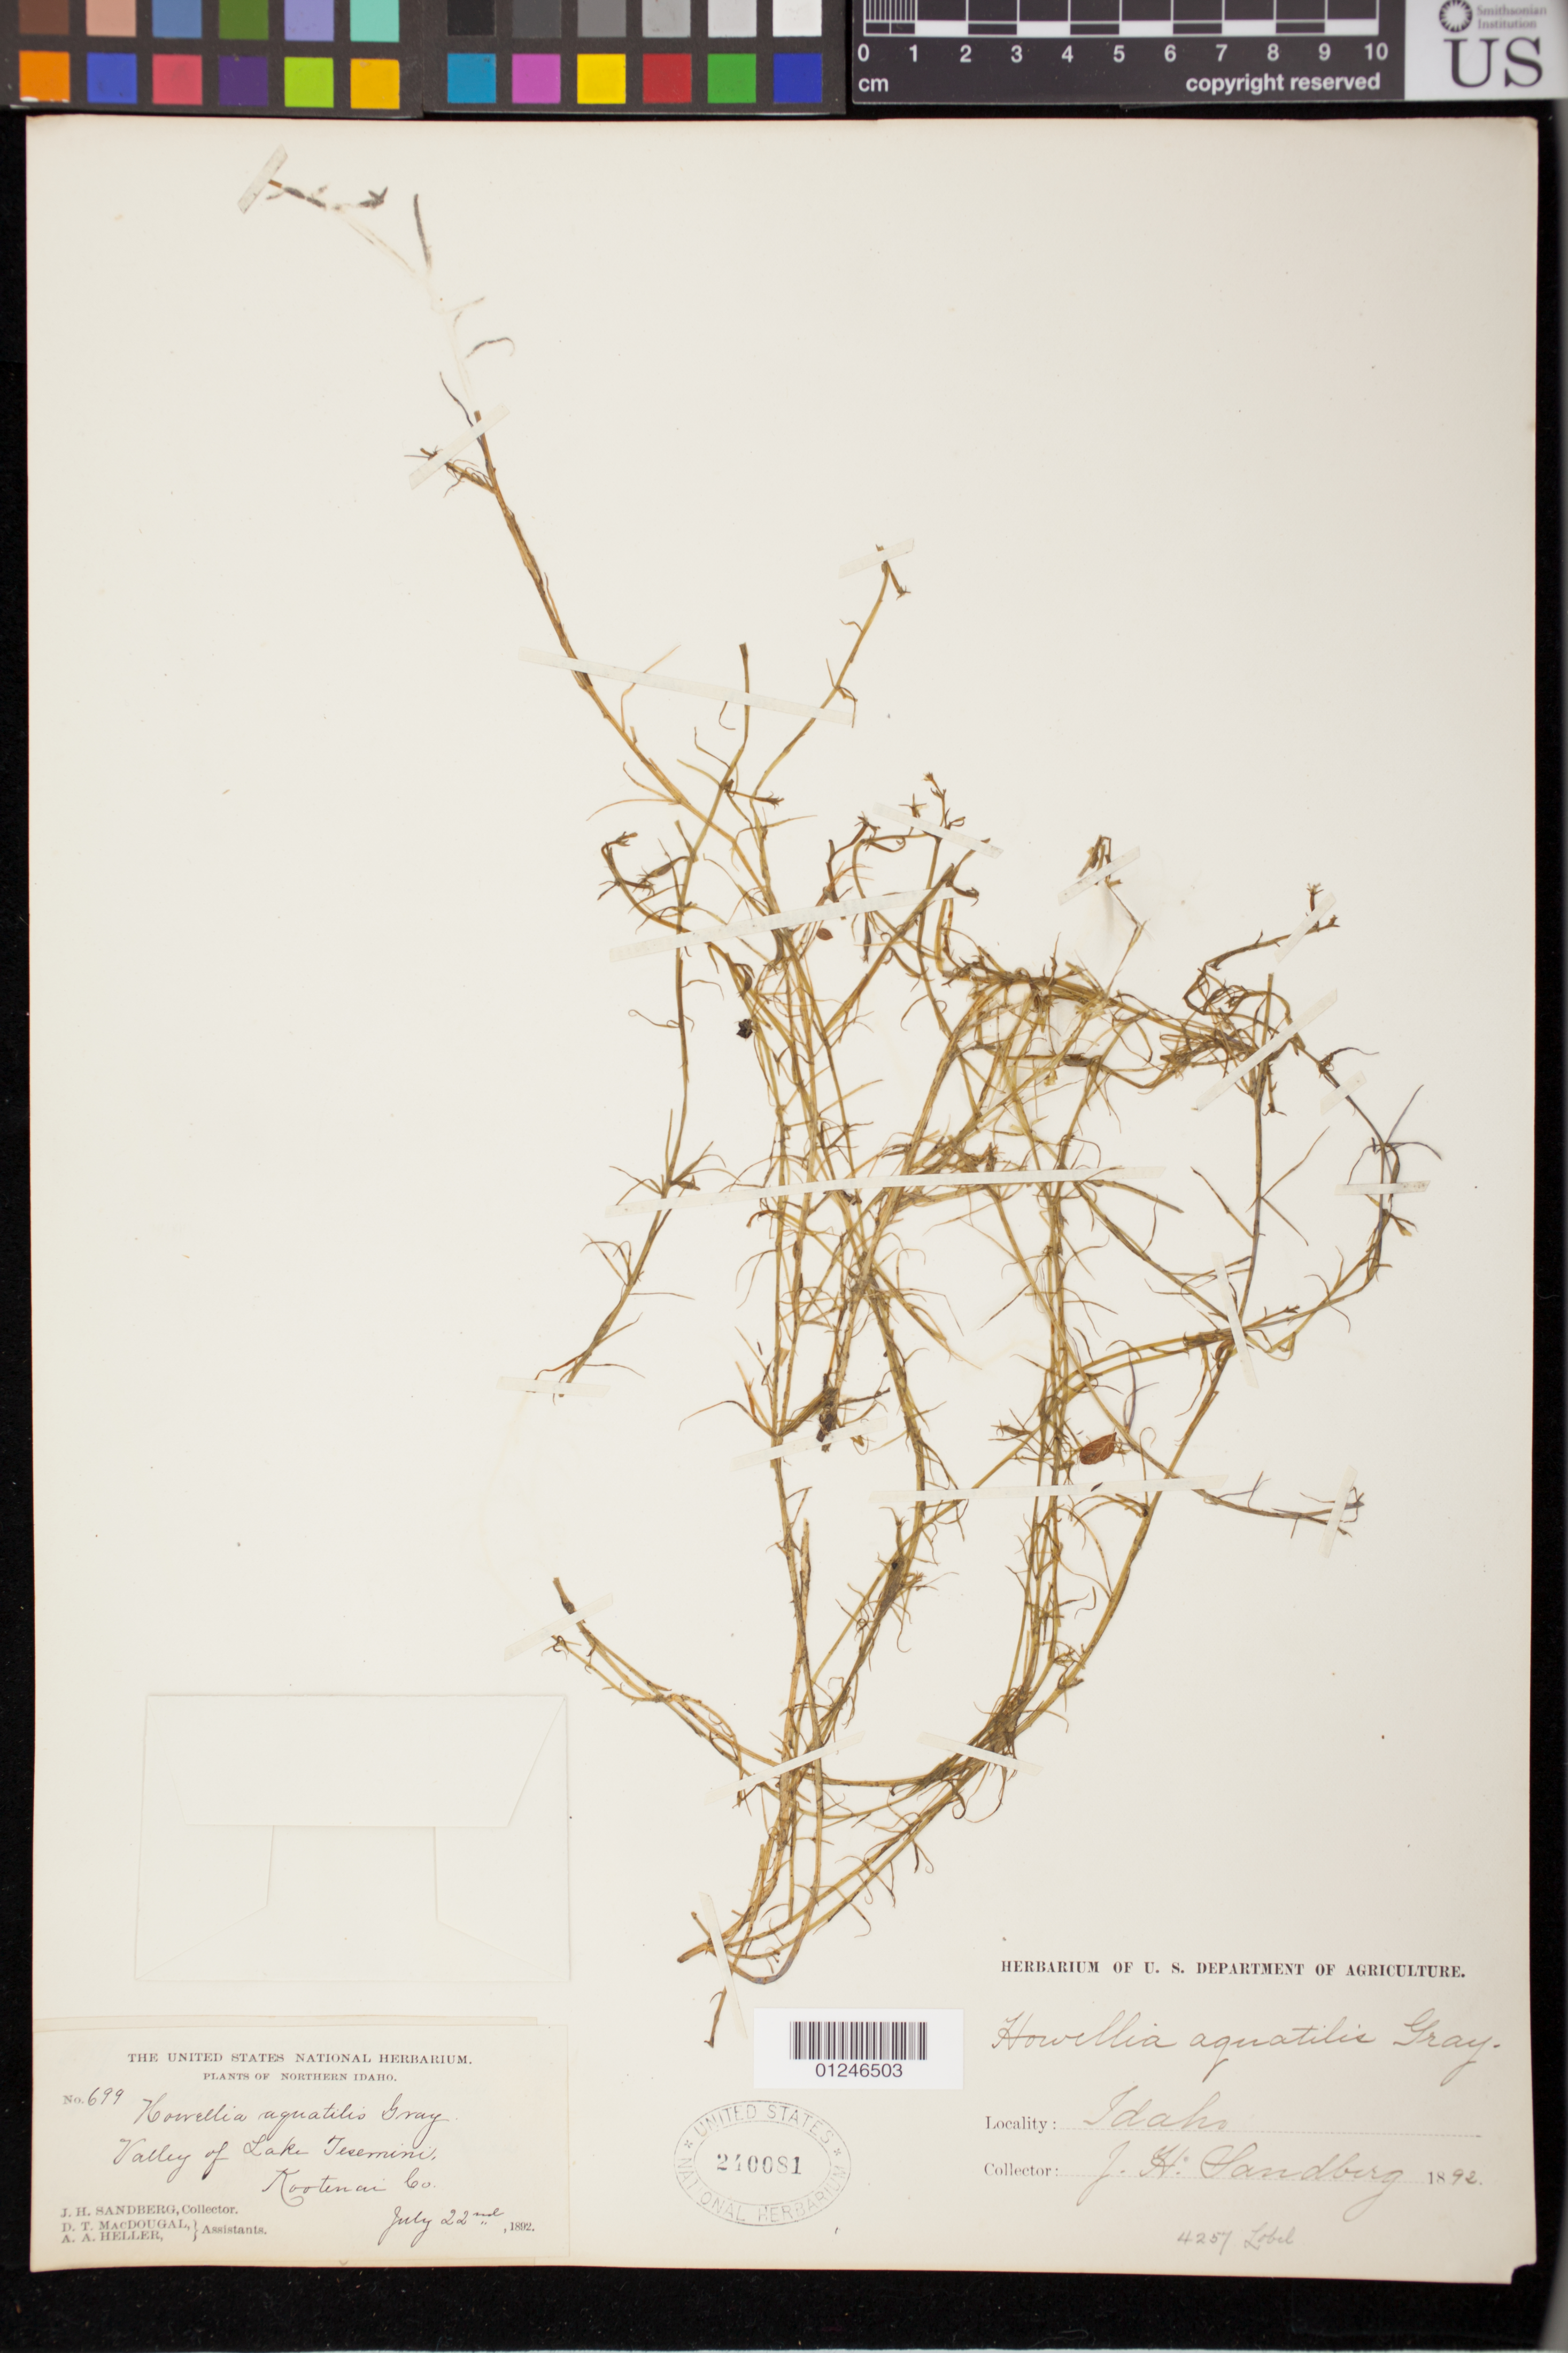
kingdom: Plantae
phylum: Tracheophyta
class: Magnoliopsida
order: Asterales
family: Campanulaceae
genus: Howellia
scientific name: Howellia aquatilis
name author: A. Gray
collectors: J. H. Sandberg, D. T. MacDougal & A. A. Heller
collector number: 699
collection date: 1892-07-22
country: United States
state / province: Idaho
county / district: Kootenai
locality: valley of Lake Tesemini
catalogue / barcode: US 240081